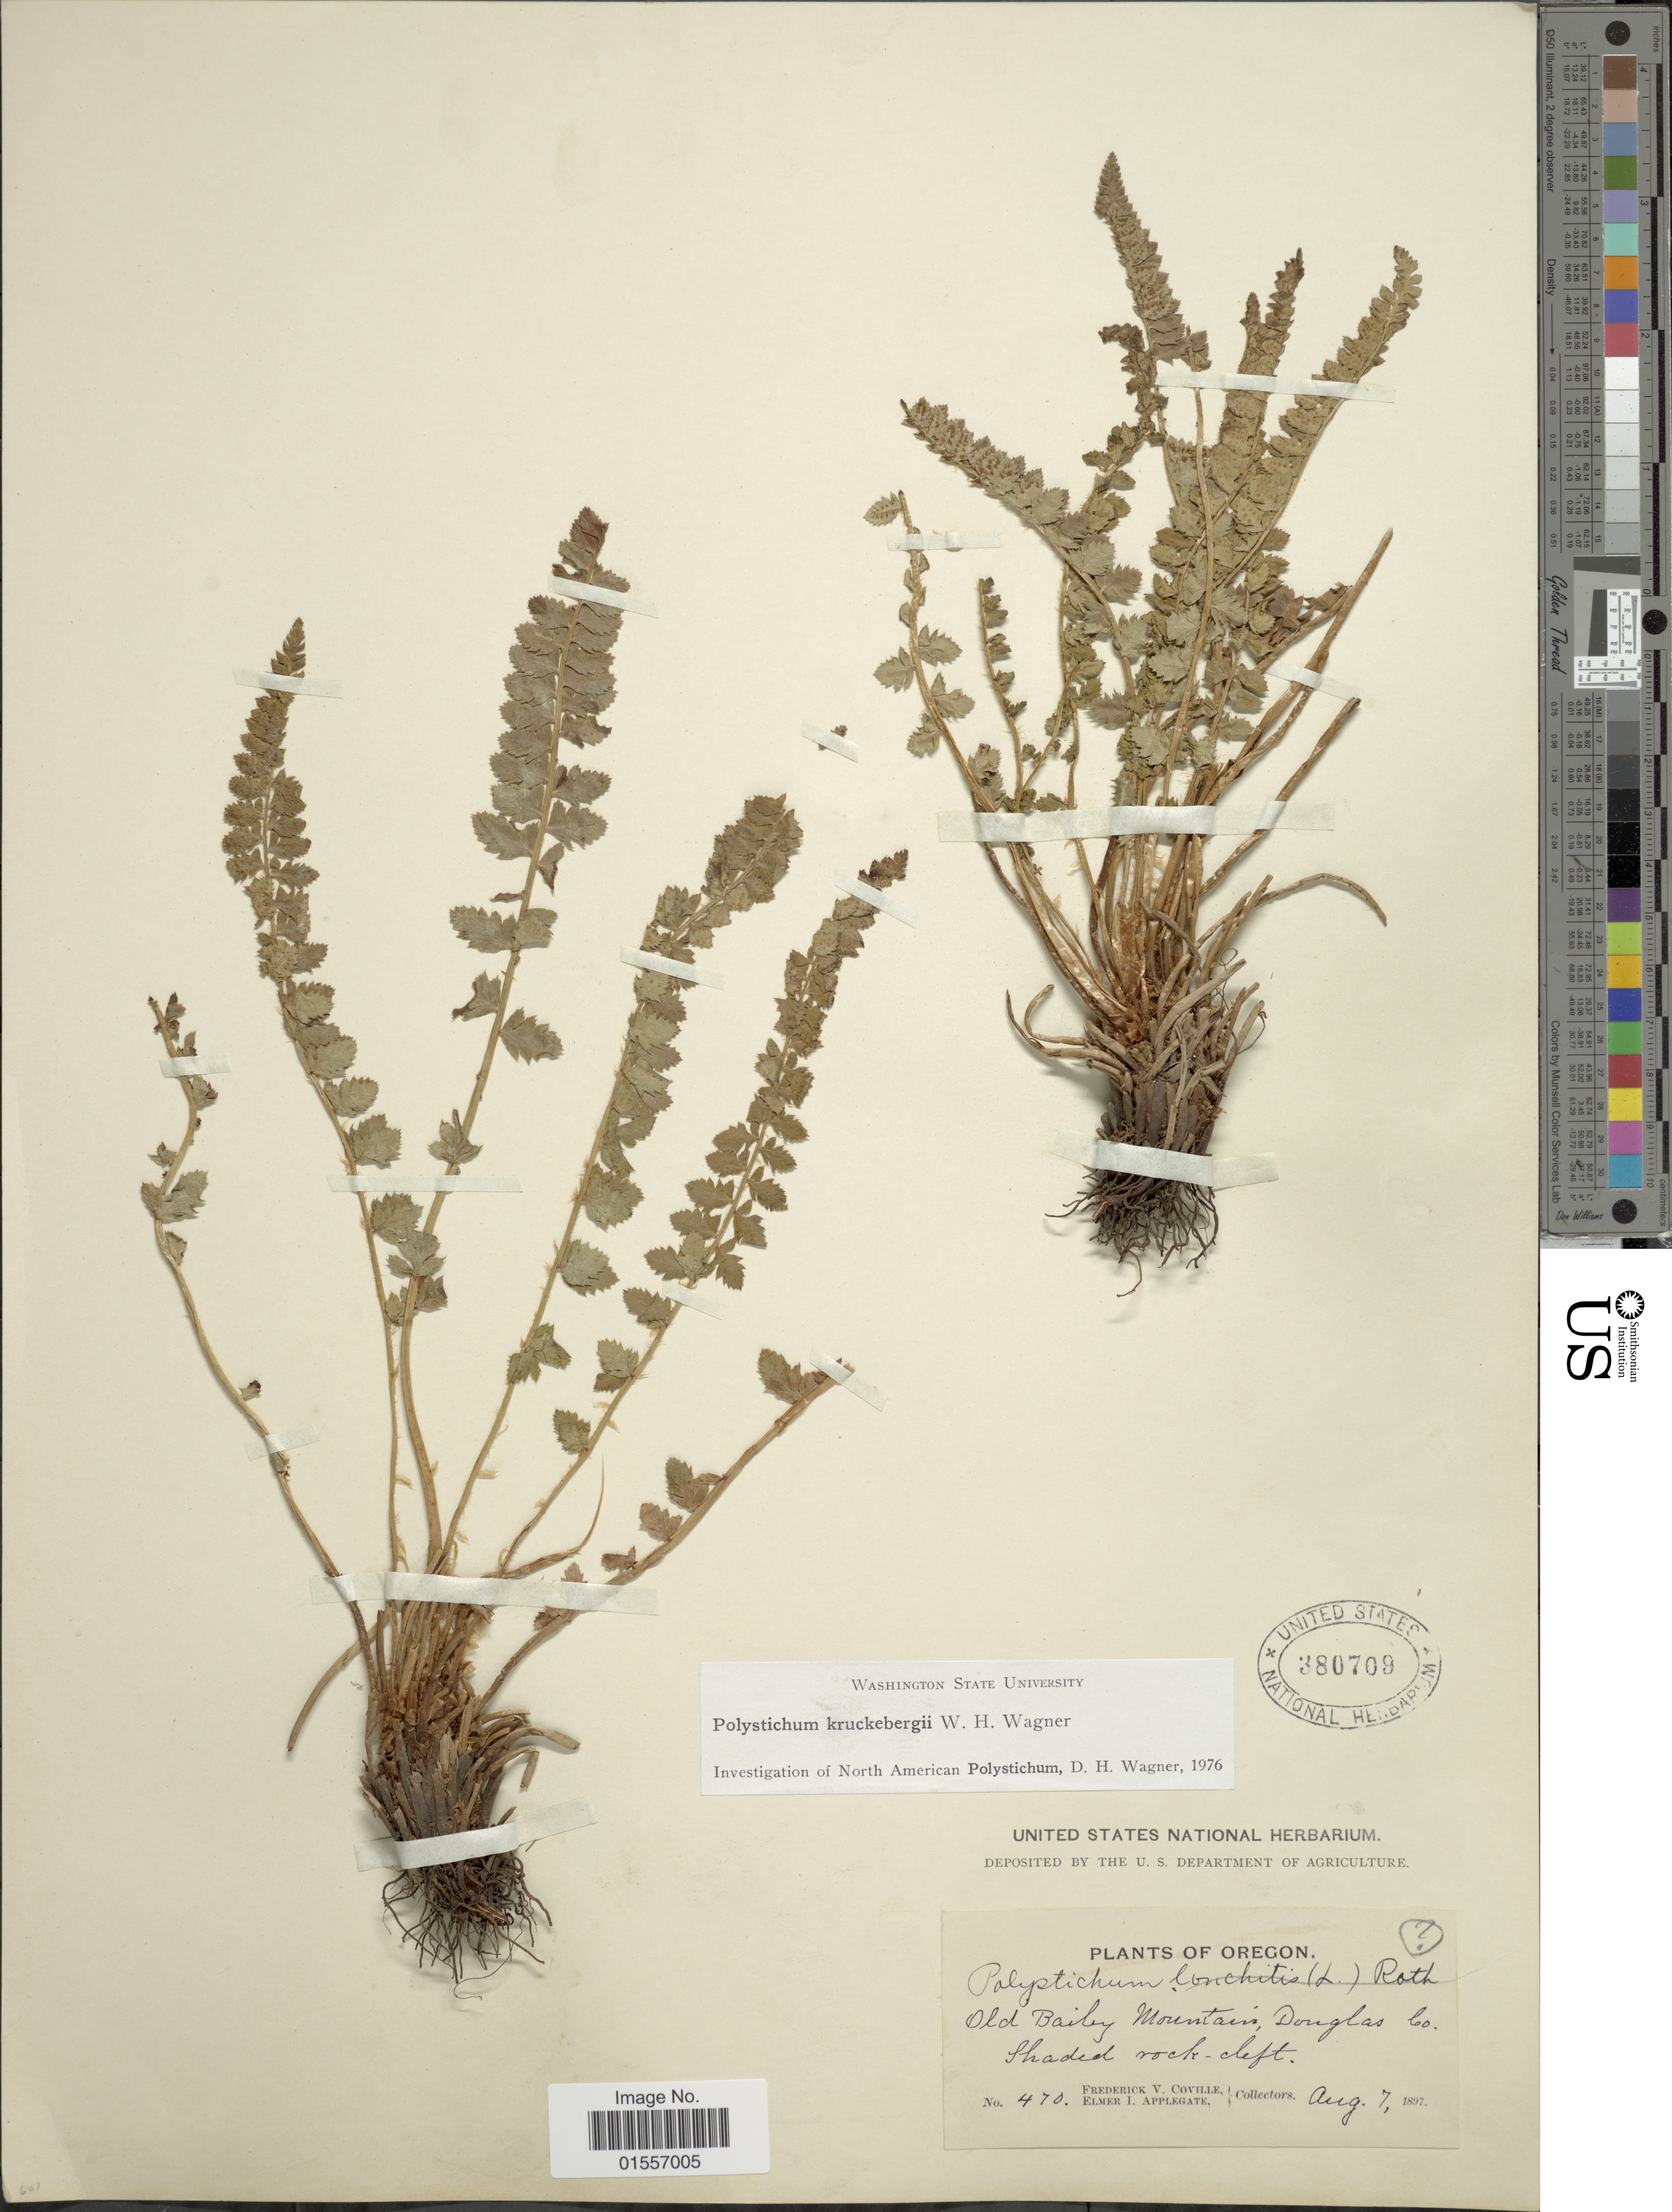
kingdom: Plantae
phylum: Tracheophyta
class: Polypodiopsida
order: Polypodiales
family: Dryopteridaceae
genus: Polystichum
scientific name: Polystichum kruckebergii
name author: W.H. Wagner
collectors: F. V. Coville & E. I. Applegate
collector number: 470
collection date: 1897-08-07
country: United States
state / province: Oregon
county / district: Douglas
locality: Old Baily Mountain, Douglas Co.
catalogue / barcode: US 380709